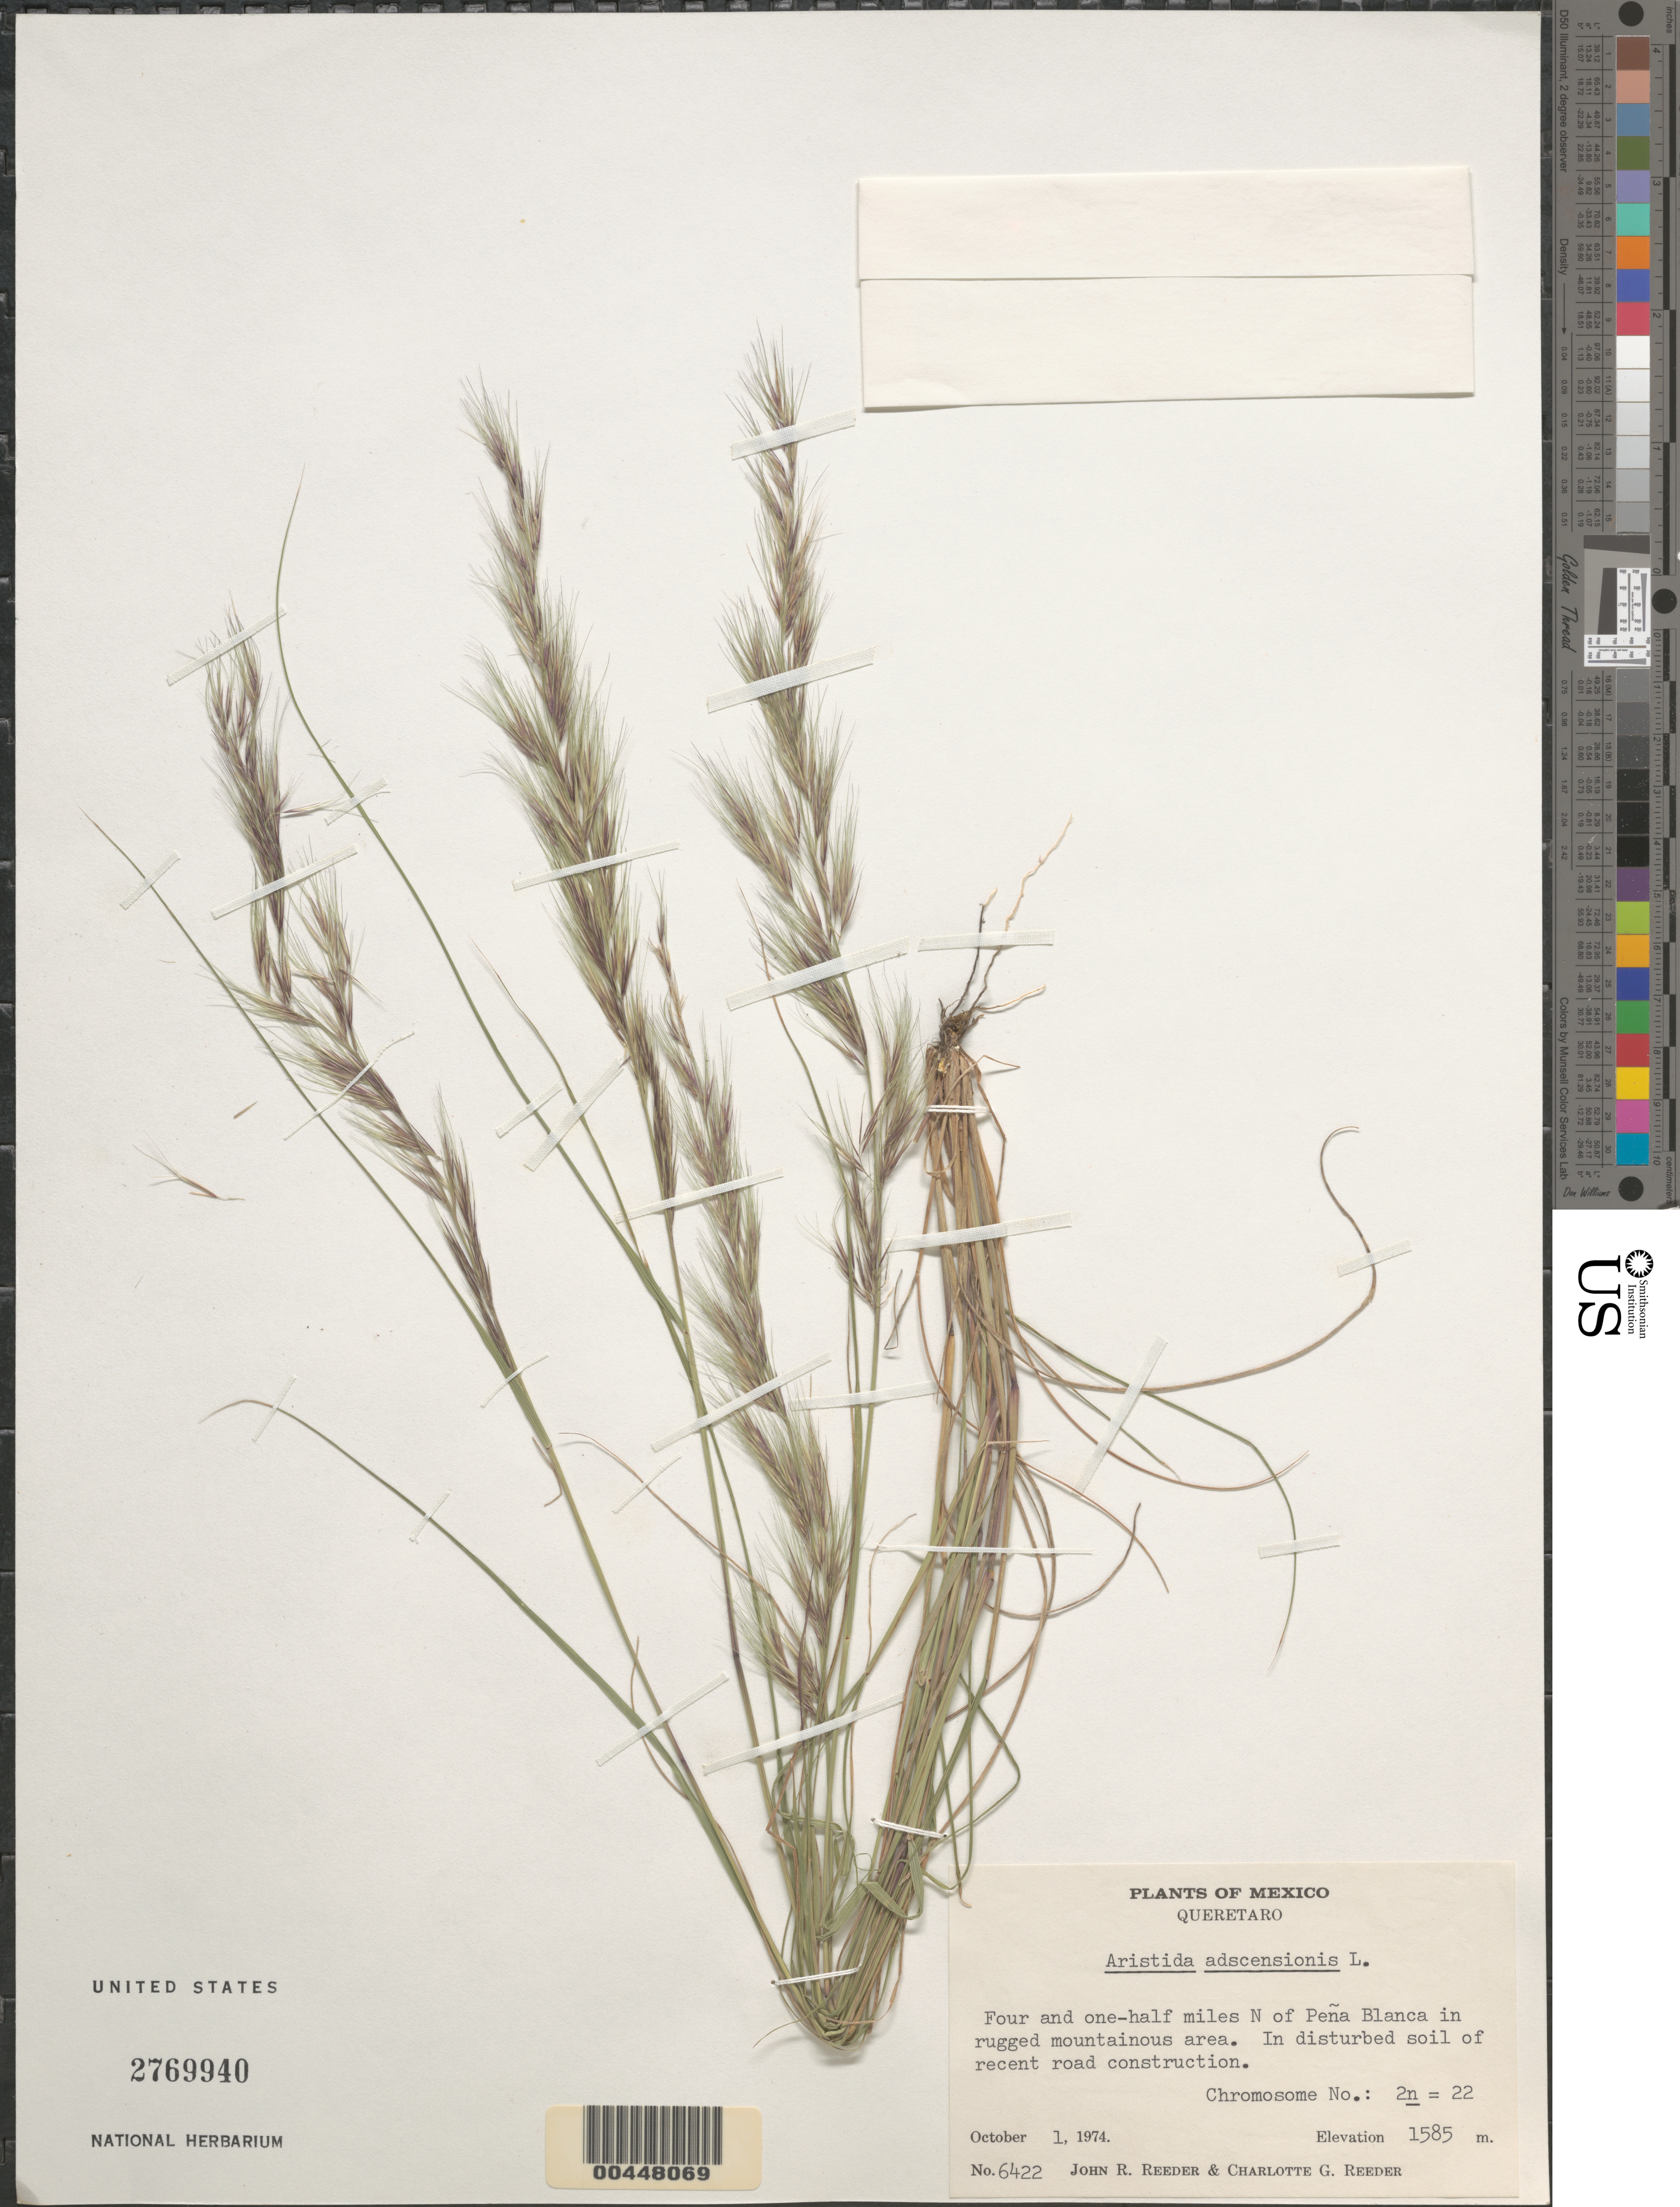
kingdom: Plantae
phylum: Tracheophyta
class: Liliopsida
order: Poales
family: Poaceae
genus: Aristida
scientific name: Aristida adscensionis var. adscensionis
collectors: J. R. Reeder & C. G. Reeder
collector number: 6422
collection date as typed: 1 Oct 1974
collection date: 1974-10-01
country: Mexico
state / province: Querétaro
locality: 4.5 mi N of Peña Blanca in rugged mountainous area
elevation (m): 1585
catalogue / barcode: US 2769940